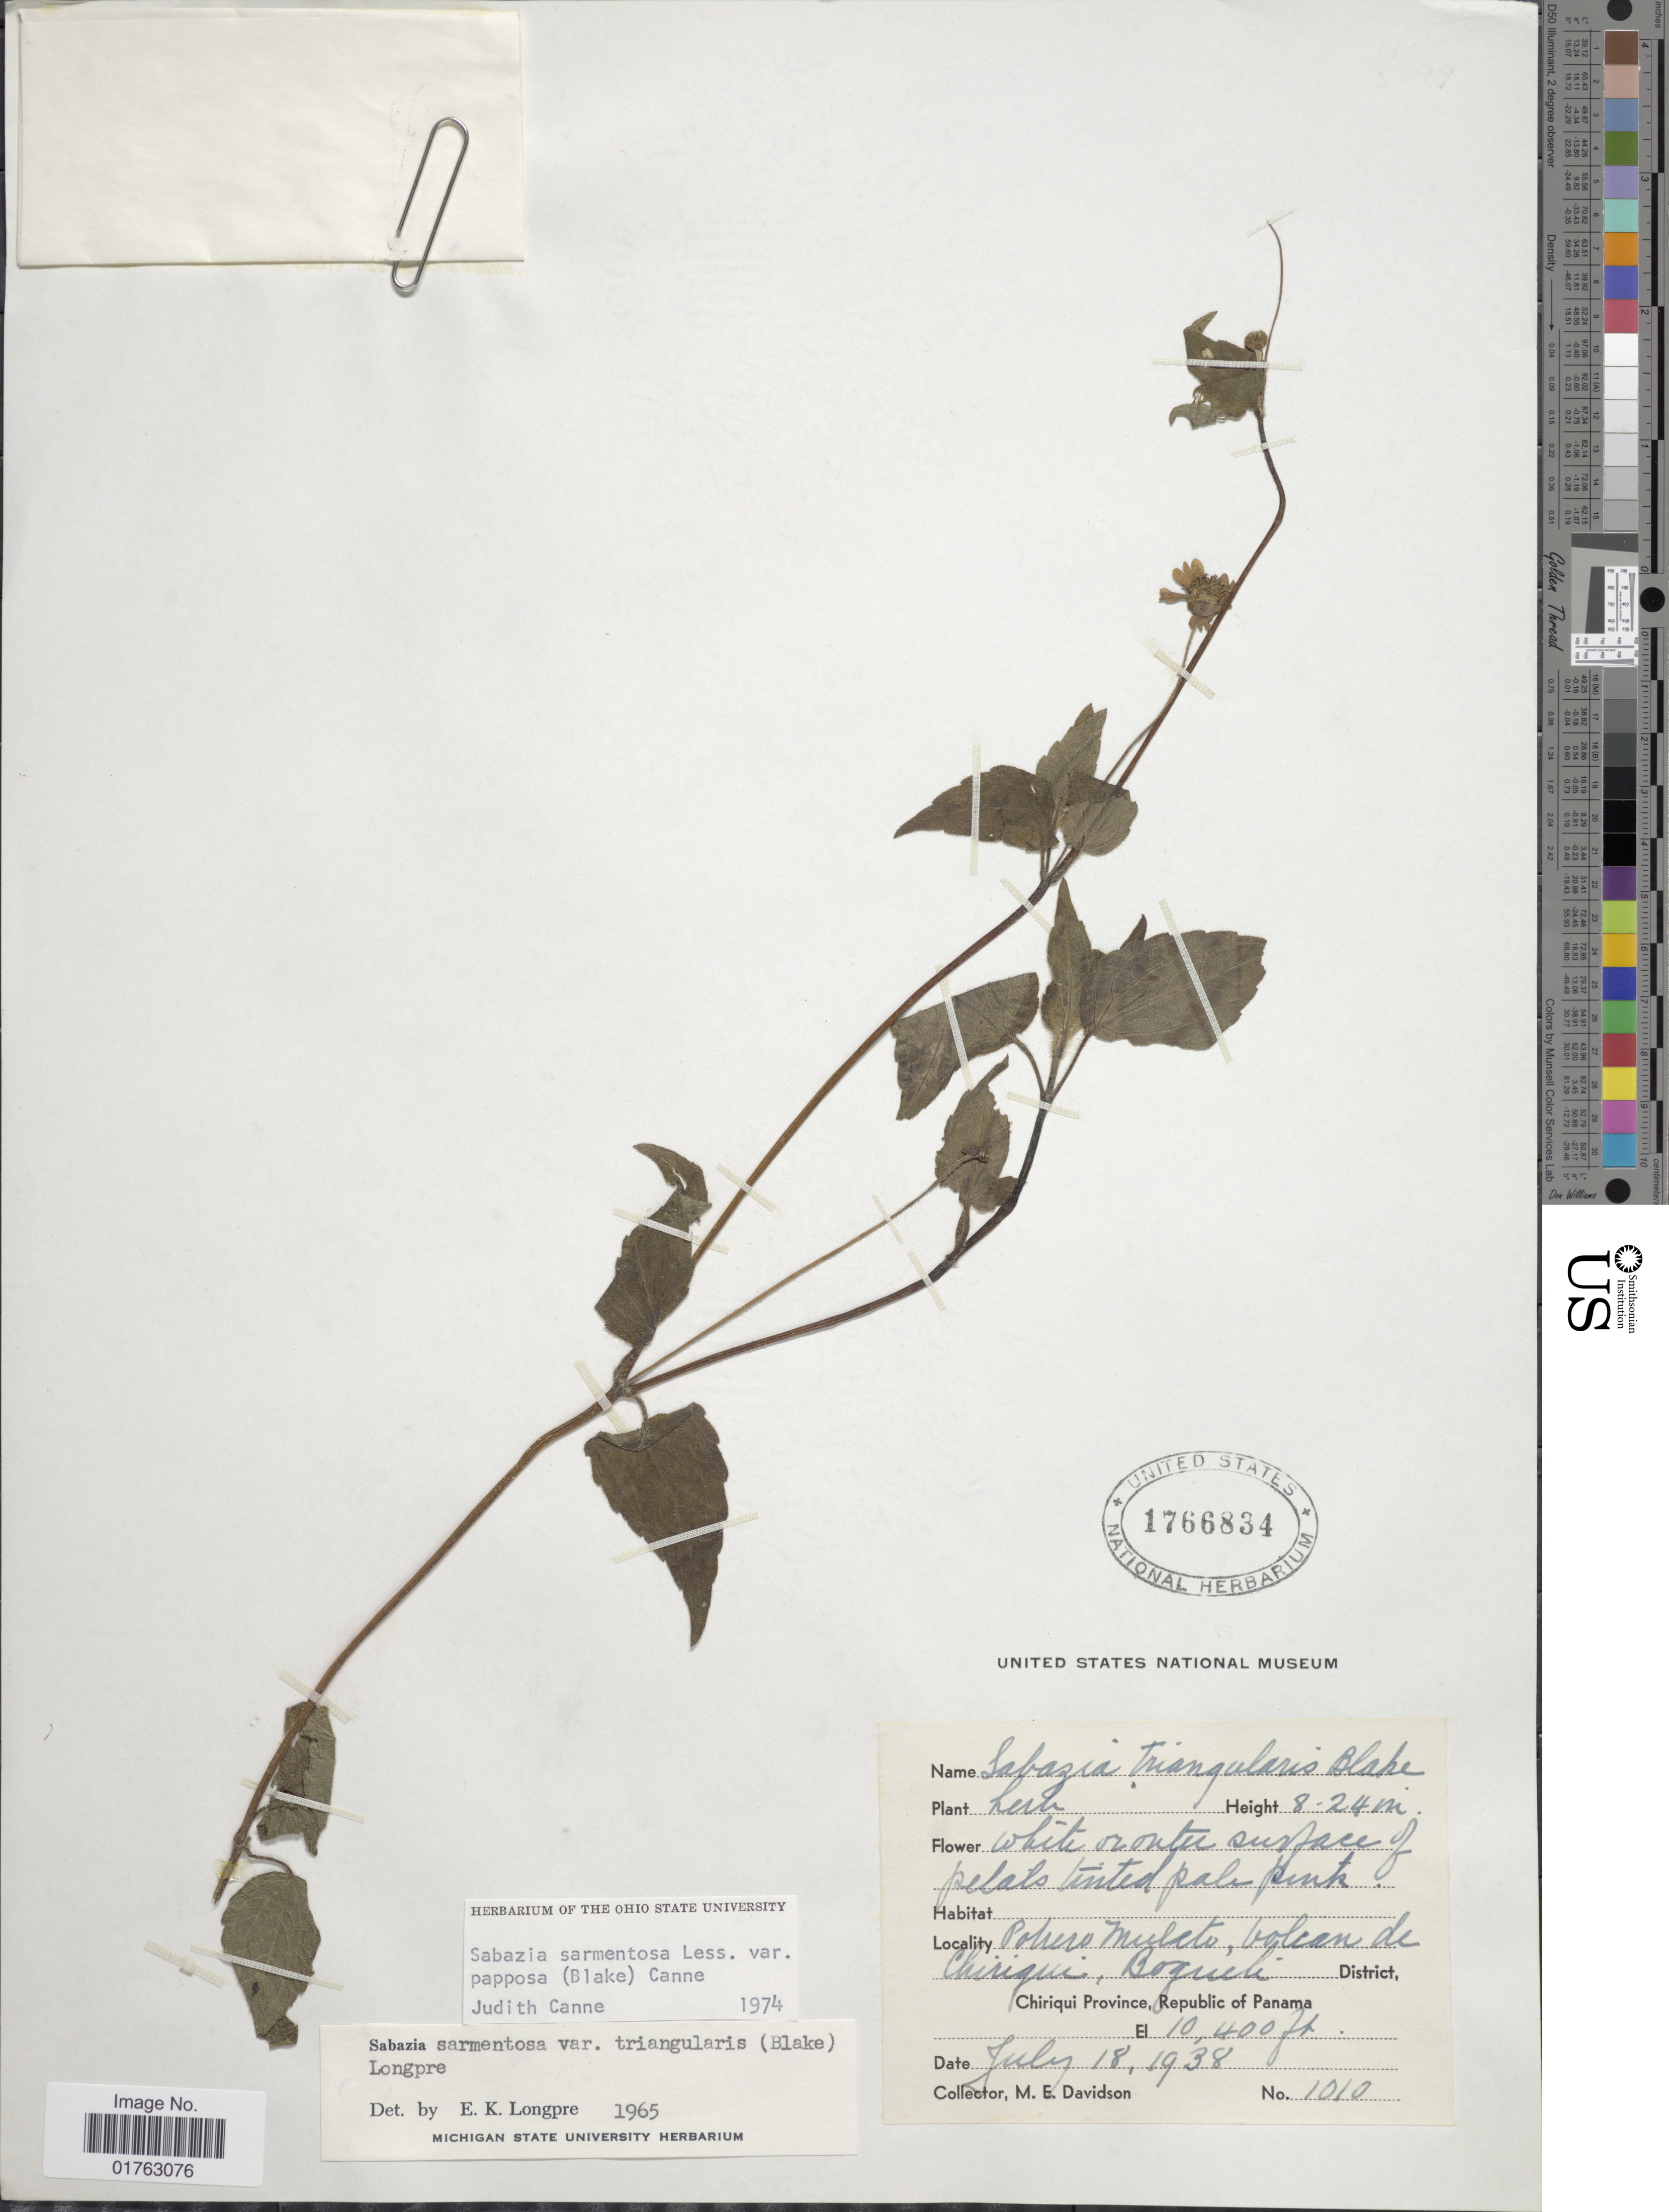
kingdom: Plantae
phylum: Tracheophyta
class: Magnoliopsida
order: Asterales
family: Asteraceae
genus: Sabazia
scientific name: Sabazia sarmentosa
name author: Less.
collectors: M. E. Davidson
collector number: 1010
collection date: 1938-07-18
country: Panama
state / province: Chiriqui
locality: Pohero muleto, volcan de Chiriqui, Bogneli District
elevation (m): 3170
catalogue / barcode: US 1766834